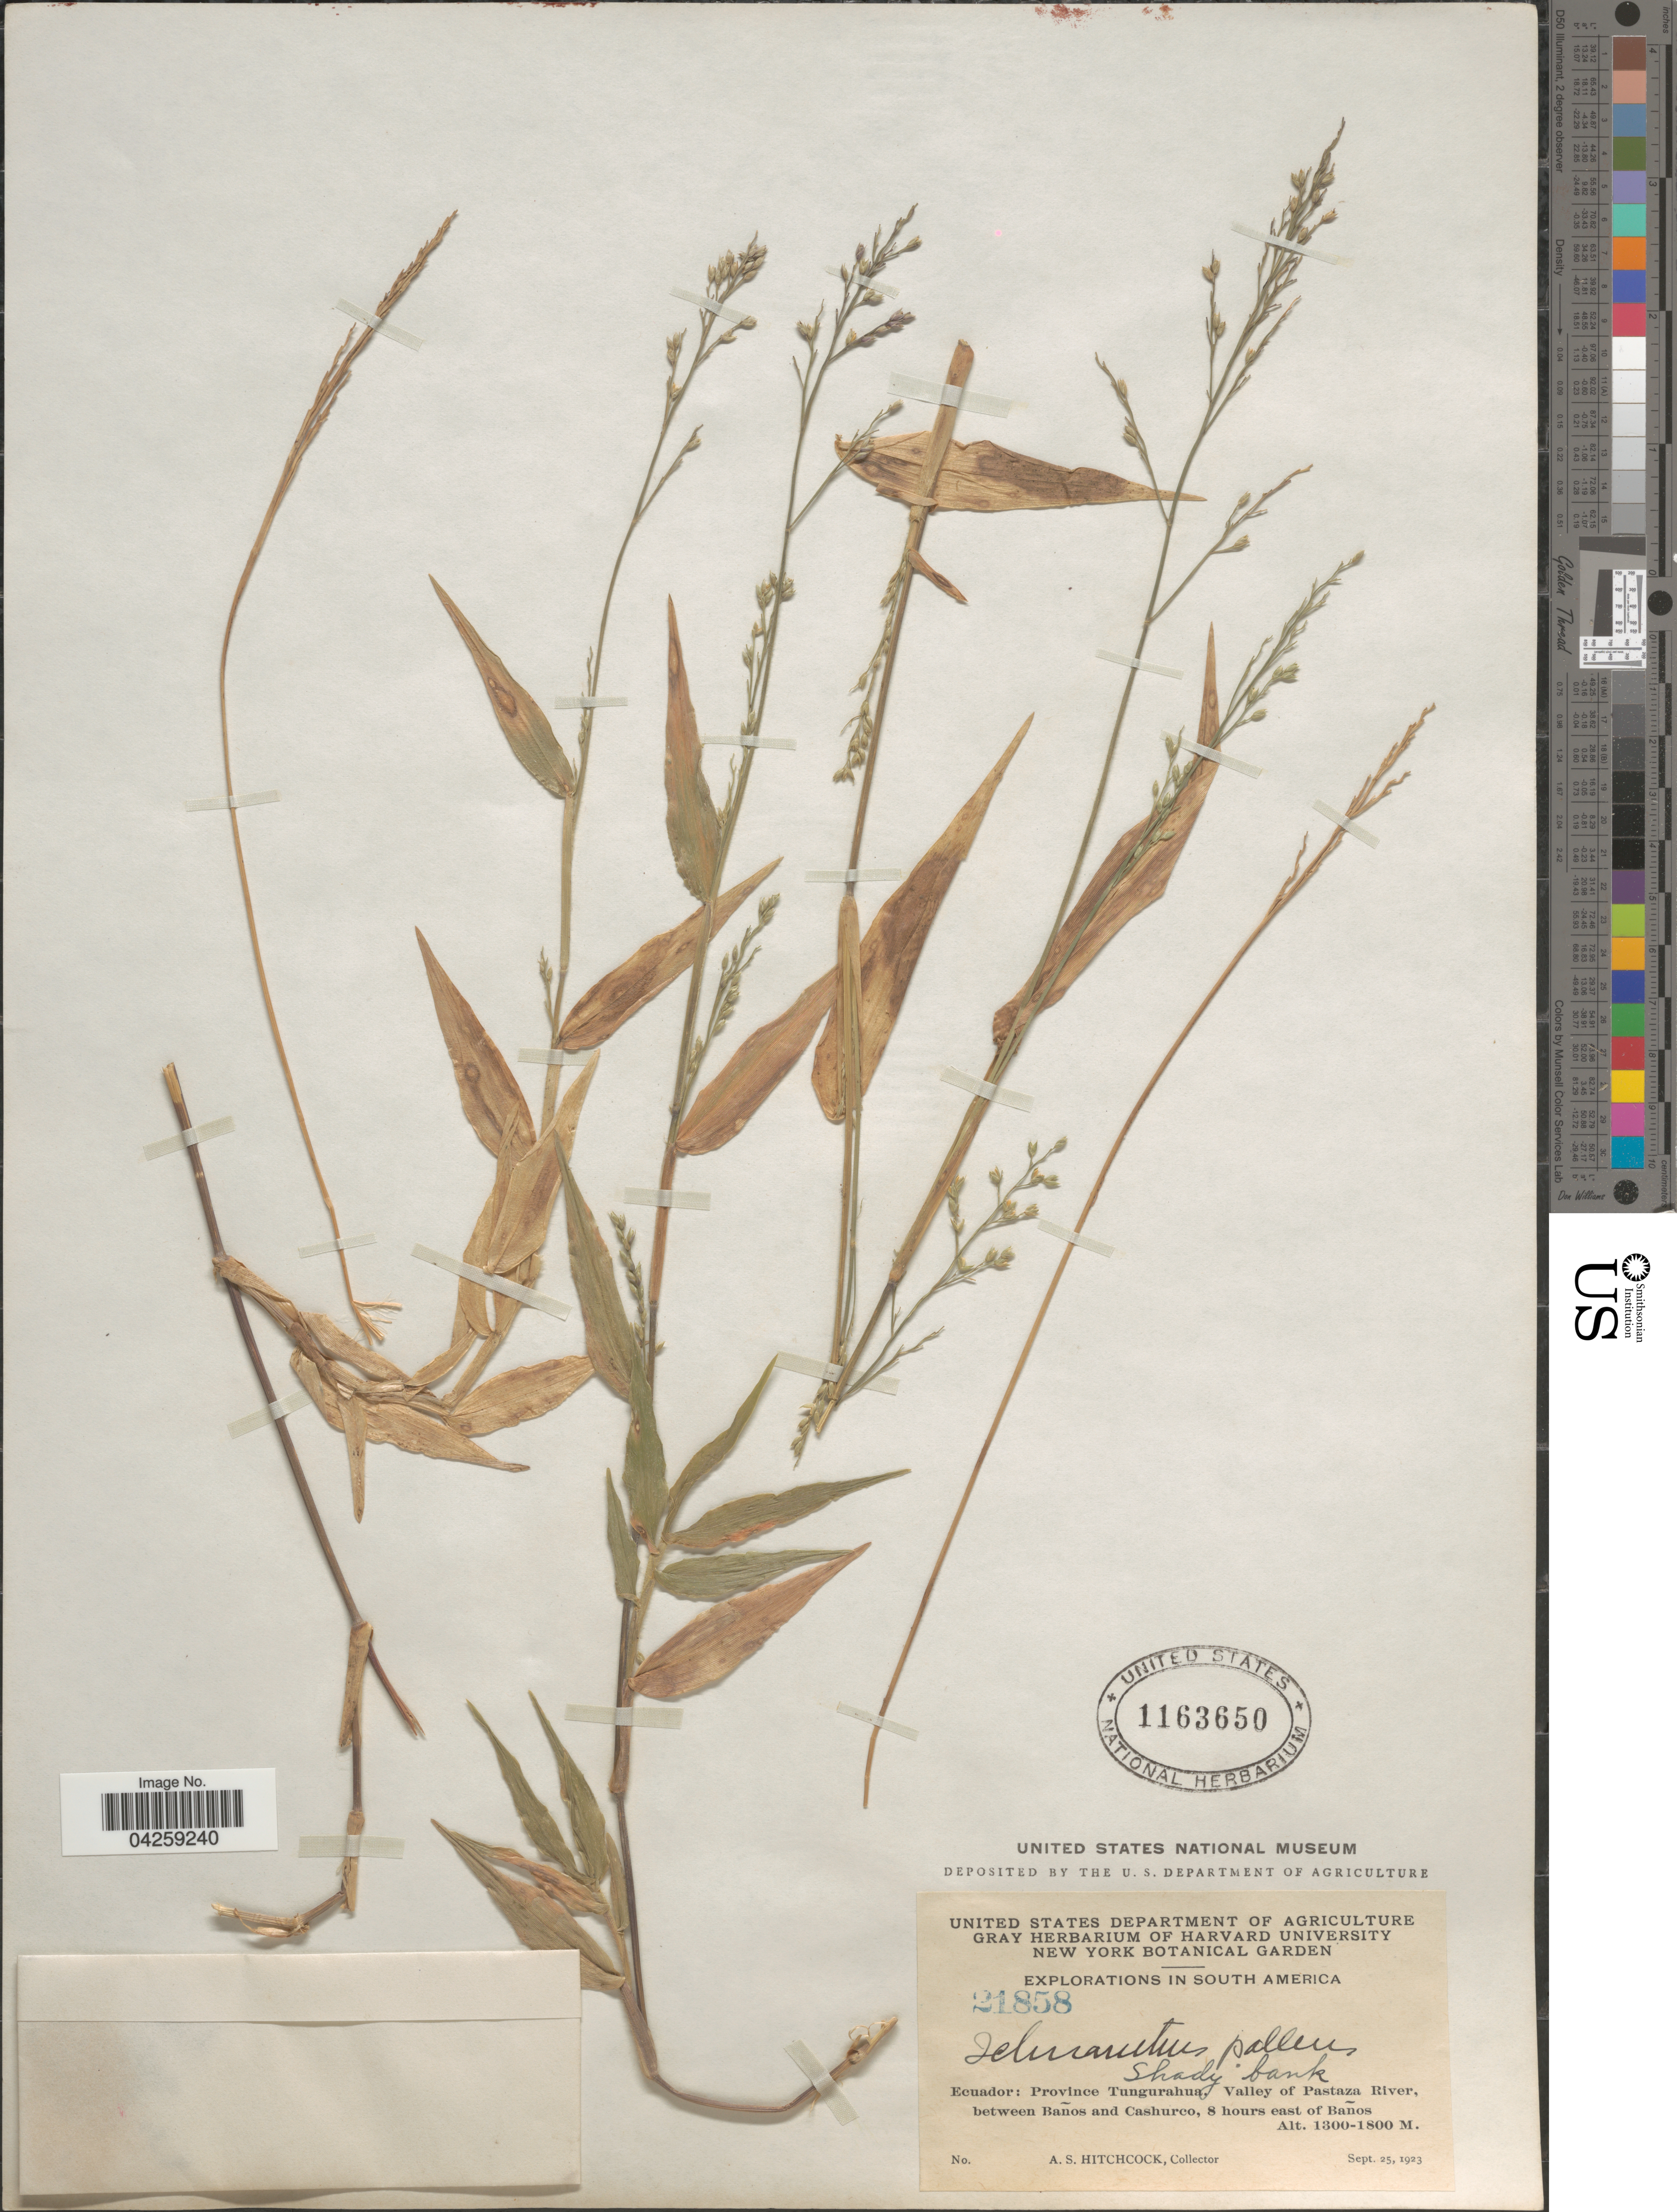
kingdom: Plantae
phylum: Tracheophyta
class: Liliopsida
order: Poales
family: Poaceae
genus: Ichnanthus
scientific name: Ichnanthus pallens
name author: (Sw.) Munro ex Benth.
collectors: A. S. Hitchcock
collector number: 21858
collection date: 1923-09-25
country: Ecuador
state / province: Tungurahua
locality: Explorations in South America. Shady bank. Valley of Pastaza River, between Baños and Cashurco, 8 hours east of Baños.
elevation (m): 1300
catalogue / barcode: US 1163650